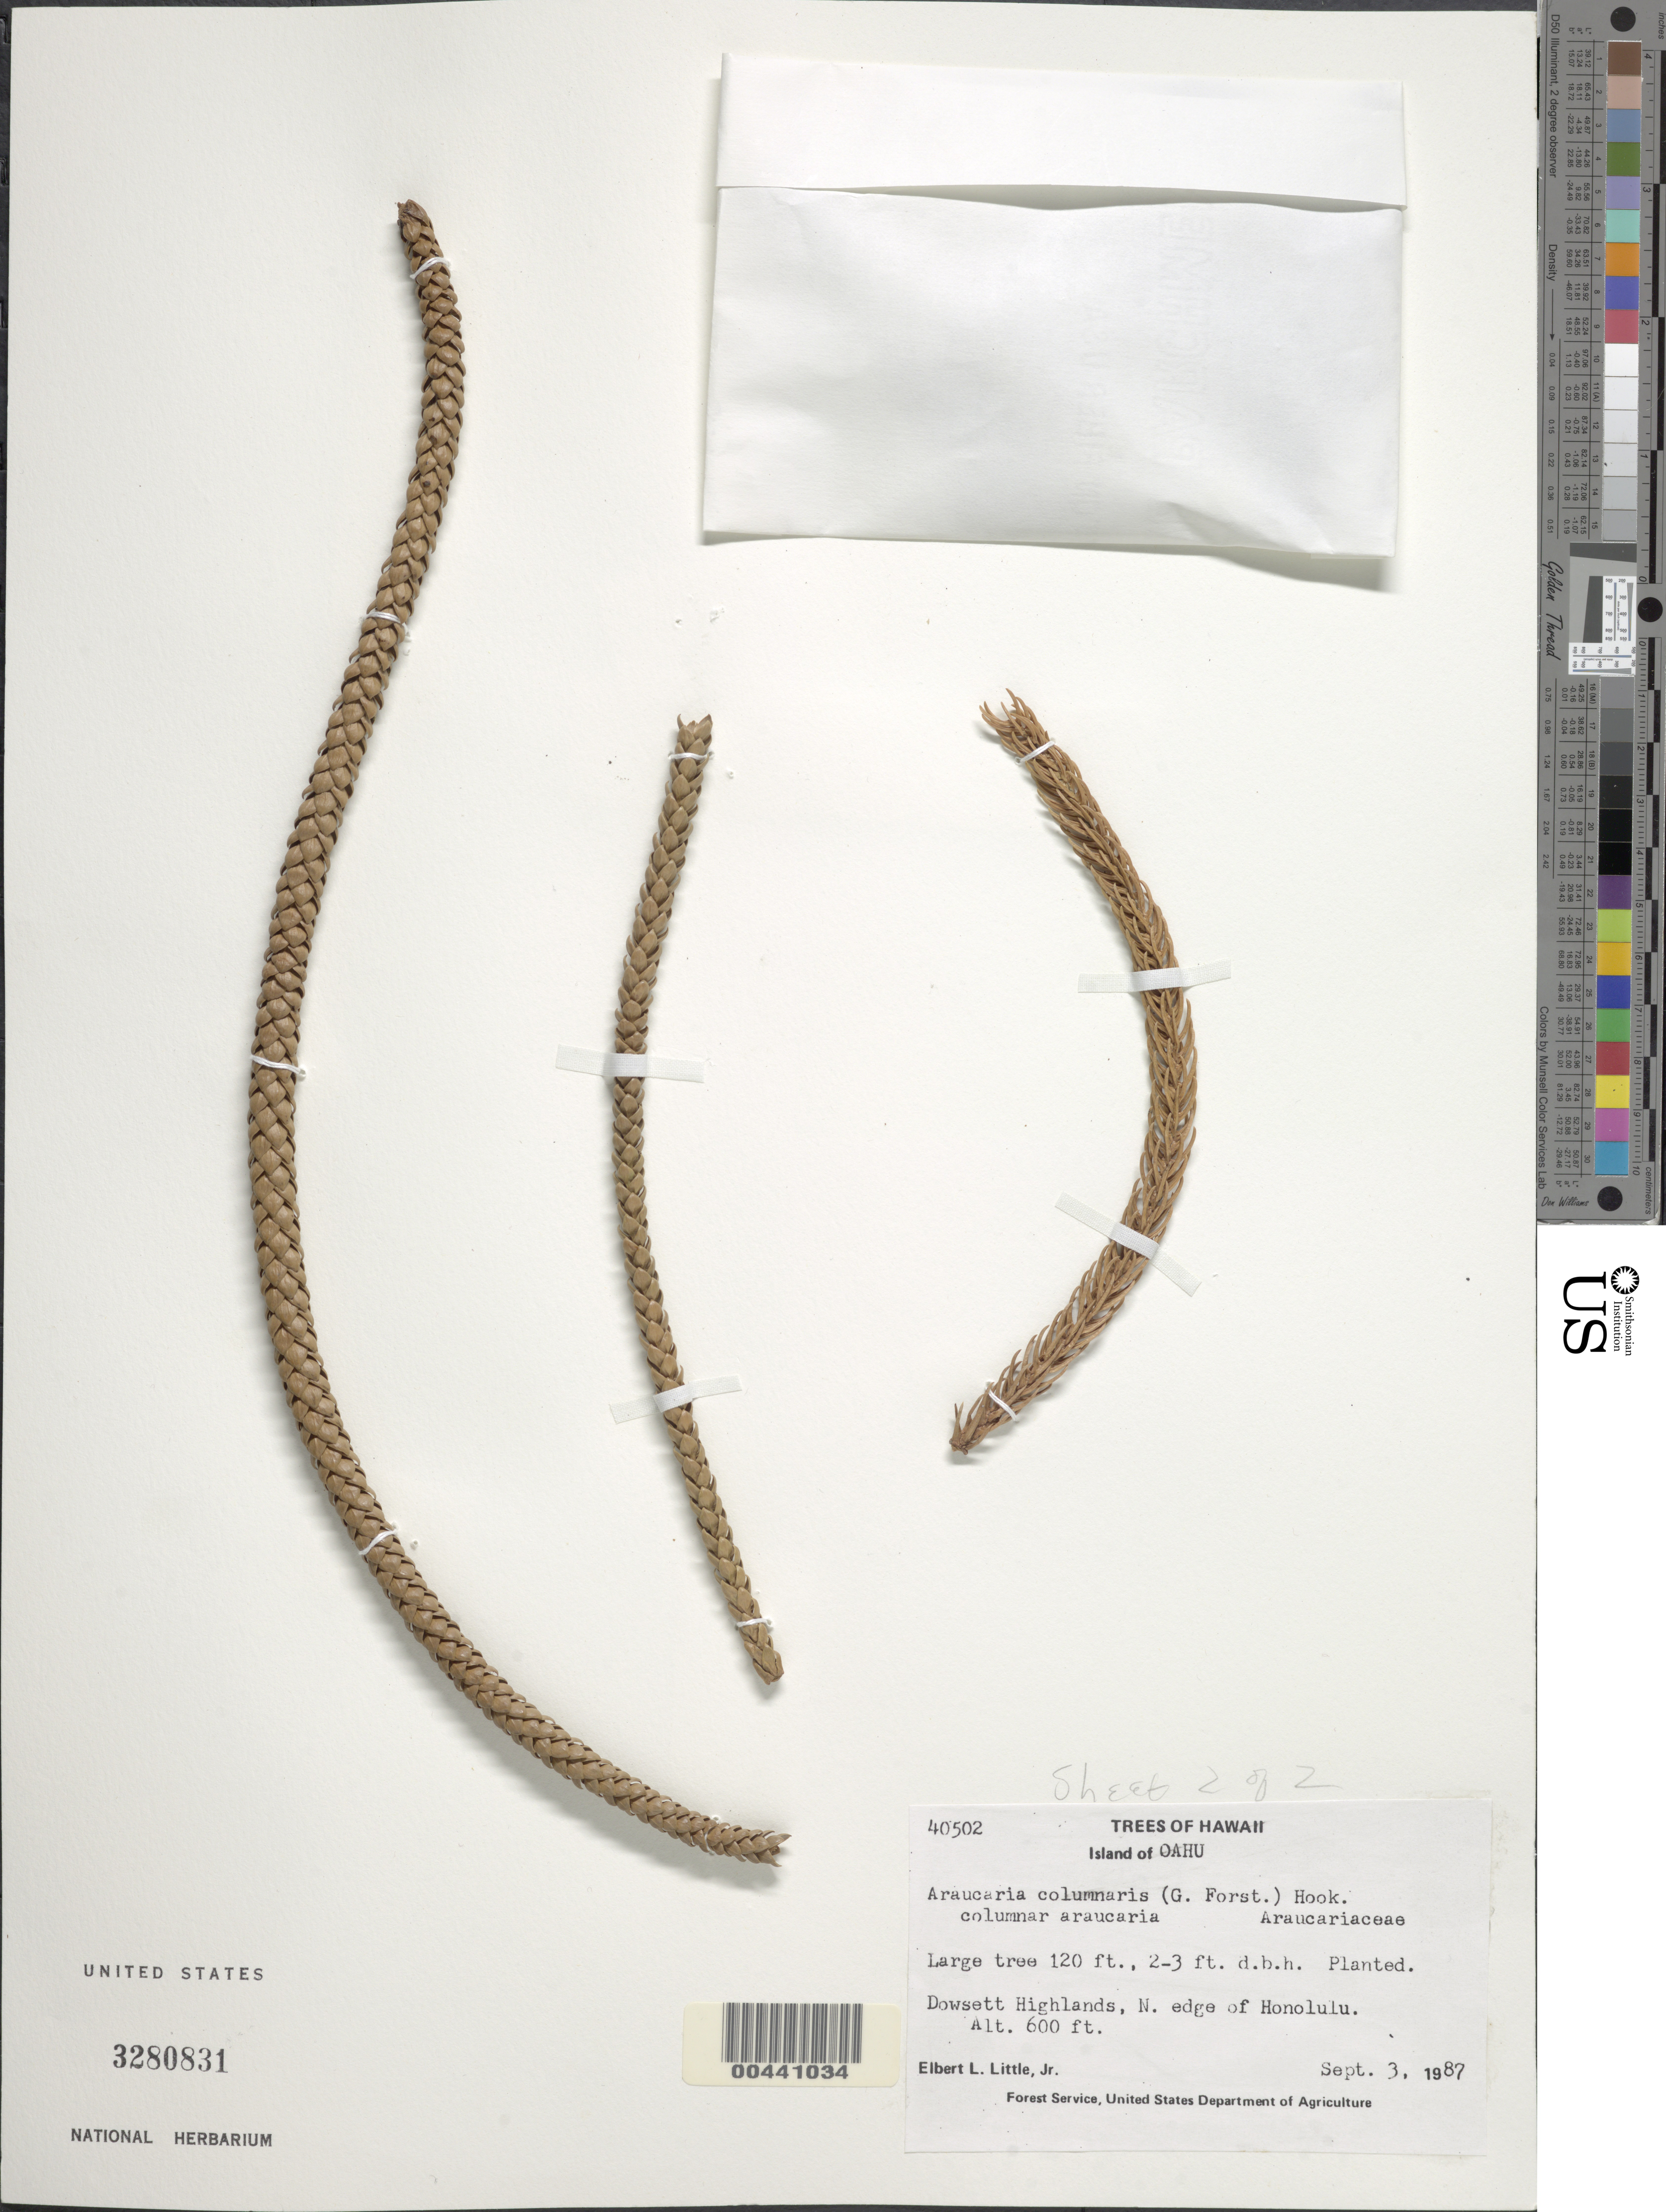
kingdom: Plantae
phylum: Tracheophyta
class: Pinopsida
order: Pinales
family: Araucariaceae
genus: Araucaria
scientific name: Araucaria columnaris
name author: (G. Forst.) Hook.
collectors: E. L. Little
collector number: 40502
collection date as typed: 3 Sep 1987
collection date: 1987-09-03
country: United States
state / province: Hawaii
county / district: Honolulu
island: Oahu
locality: Dowsett Highlands, N edge of Honolulu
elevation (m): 183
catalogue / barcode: US 3280831